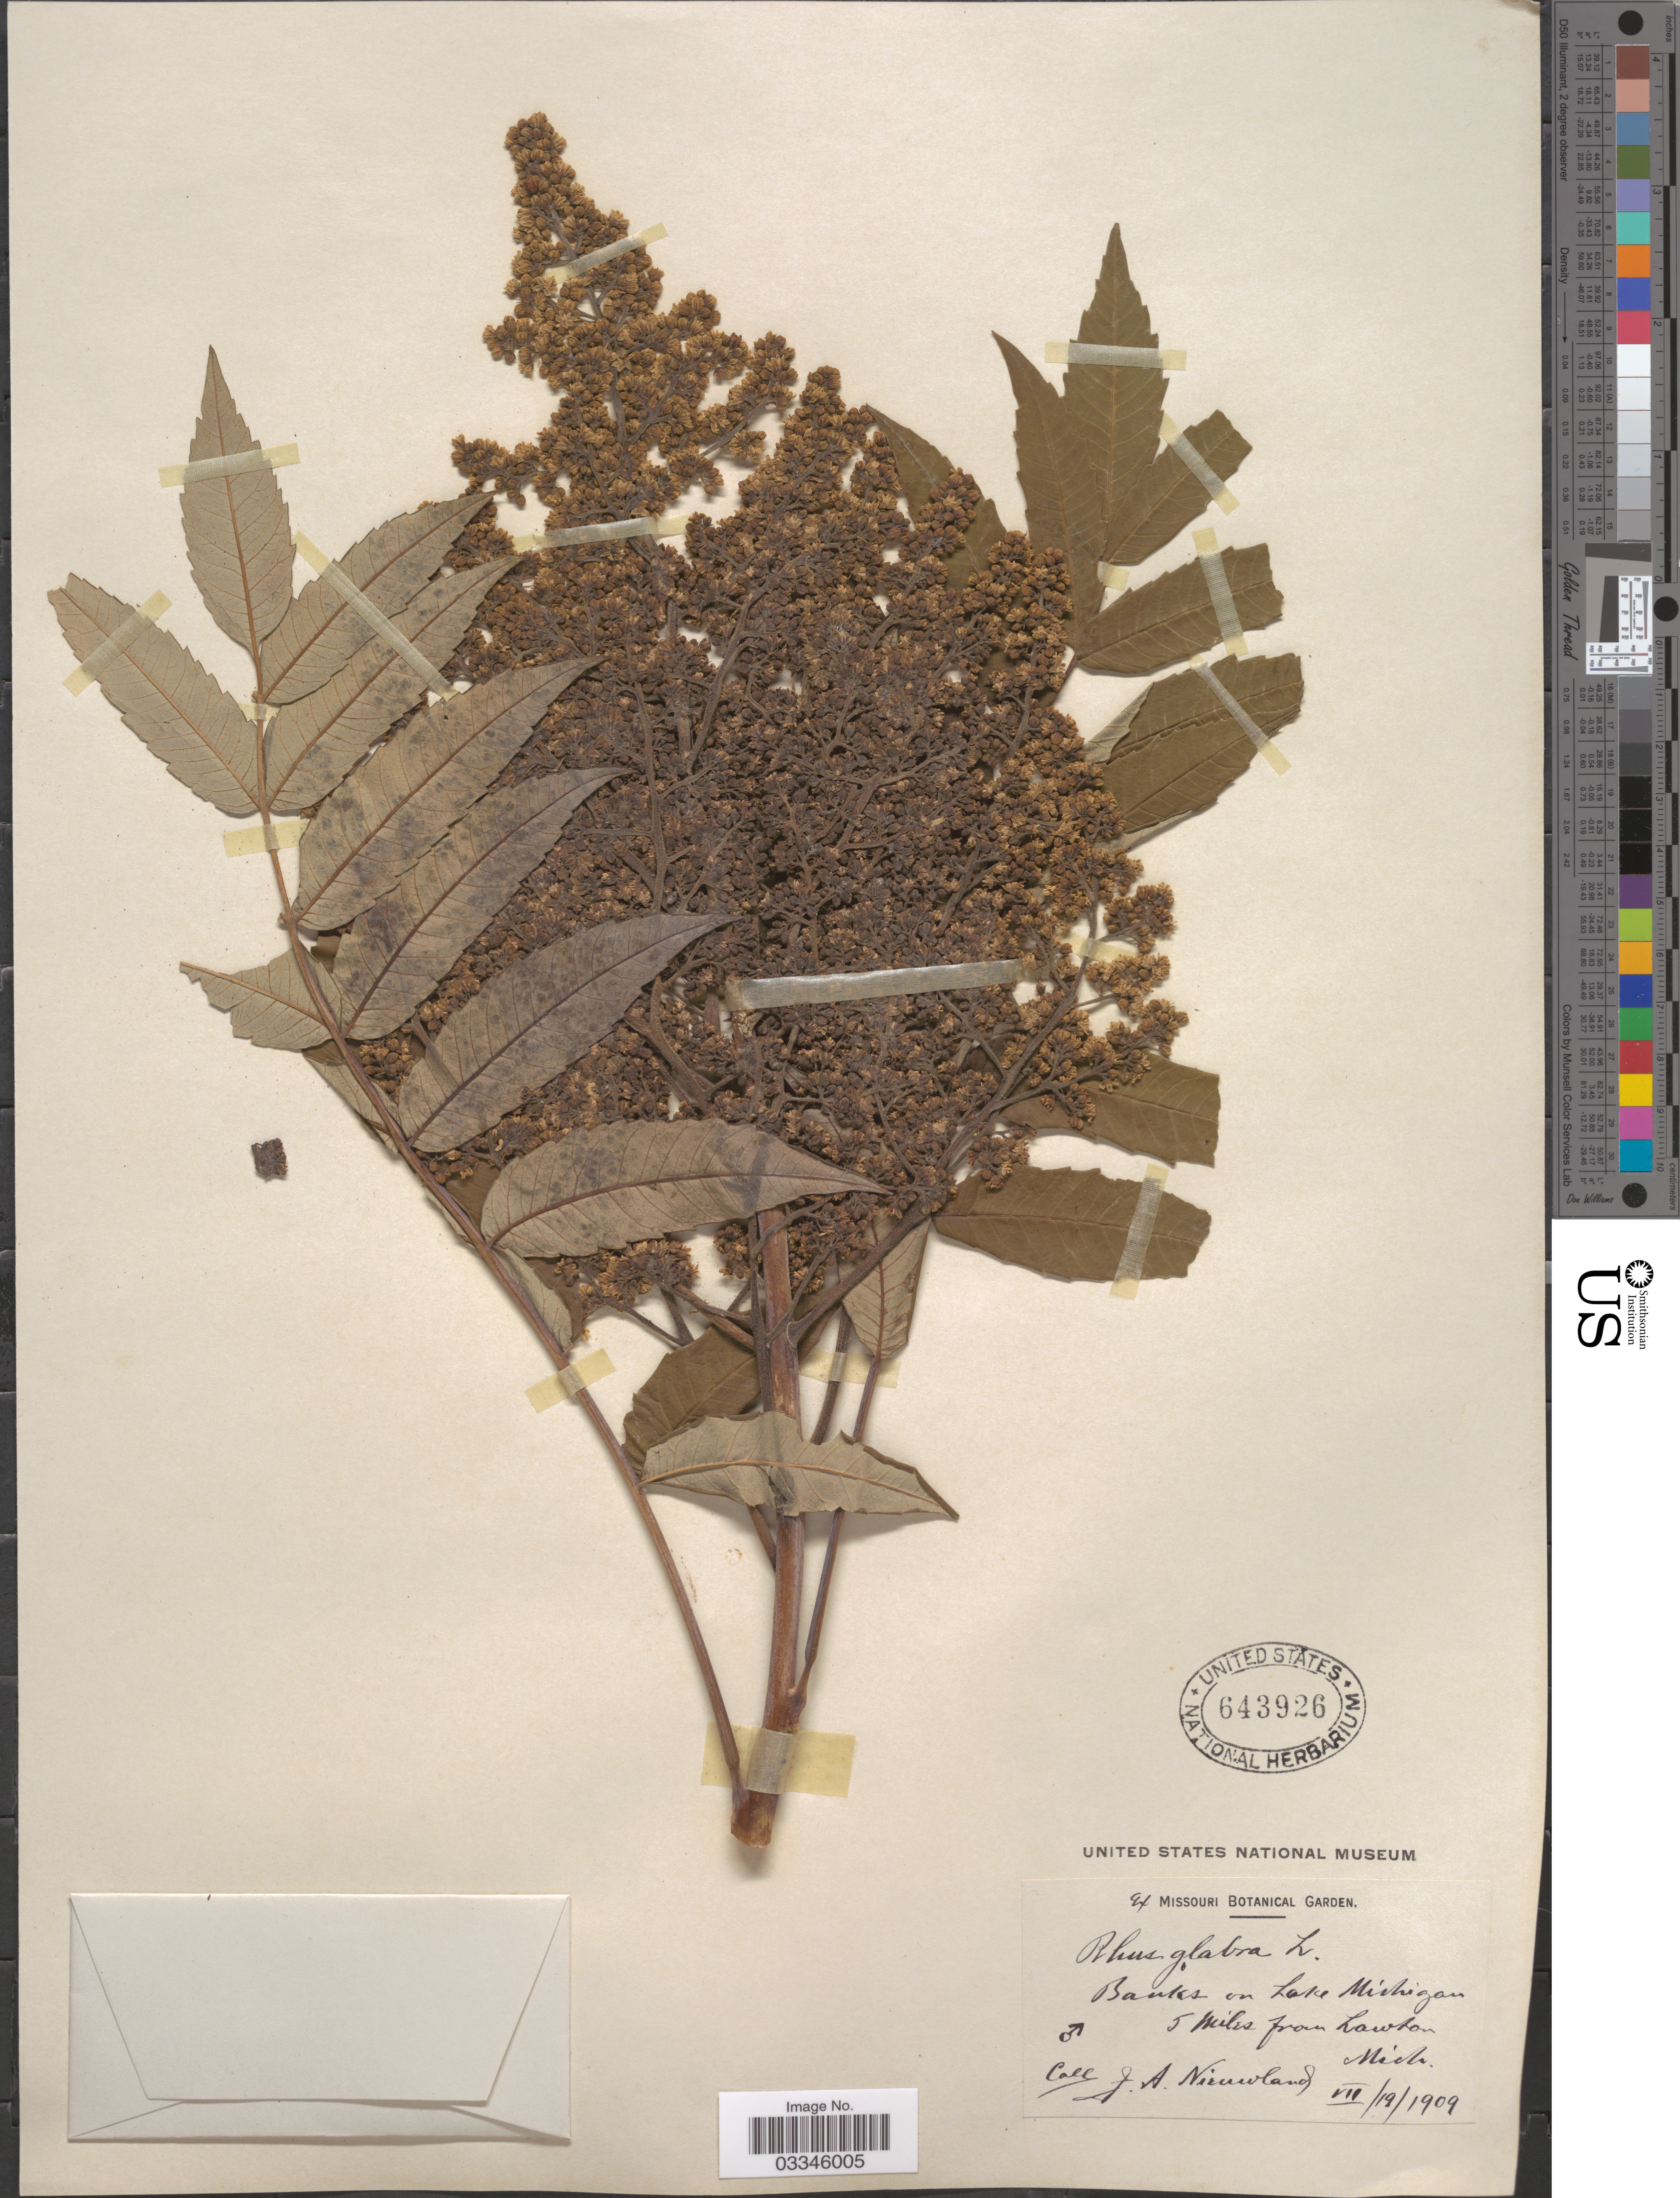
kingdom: Plantae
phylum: Tracheophyta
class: Magnoliopsida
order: Sapindales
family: Anacardiaceae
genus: Rhus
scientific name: Rhus glabra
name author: L.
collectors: J. A. Nieuwland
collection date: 1909-07-19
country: United States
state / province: Michigan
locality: Banks on Lake Michigan, 5 miles from Lawton.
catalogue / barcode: US 643926